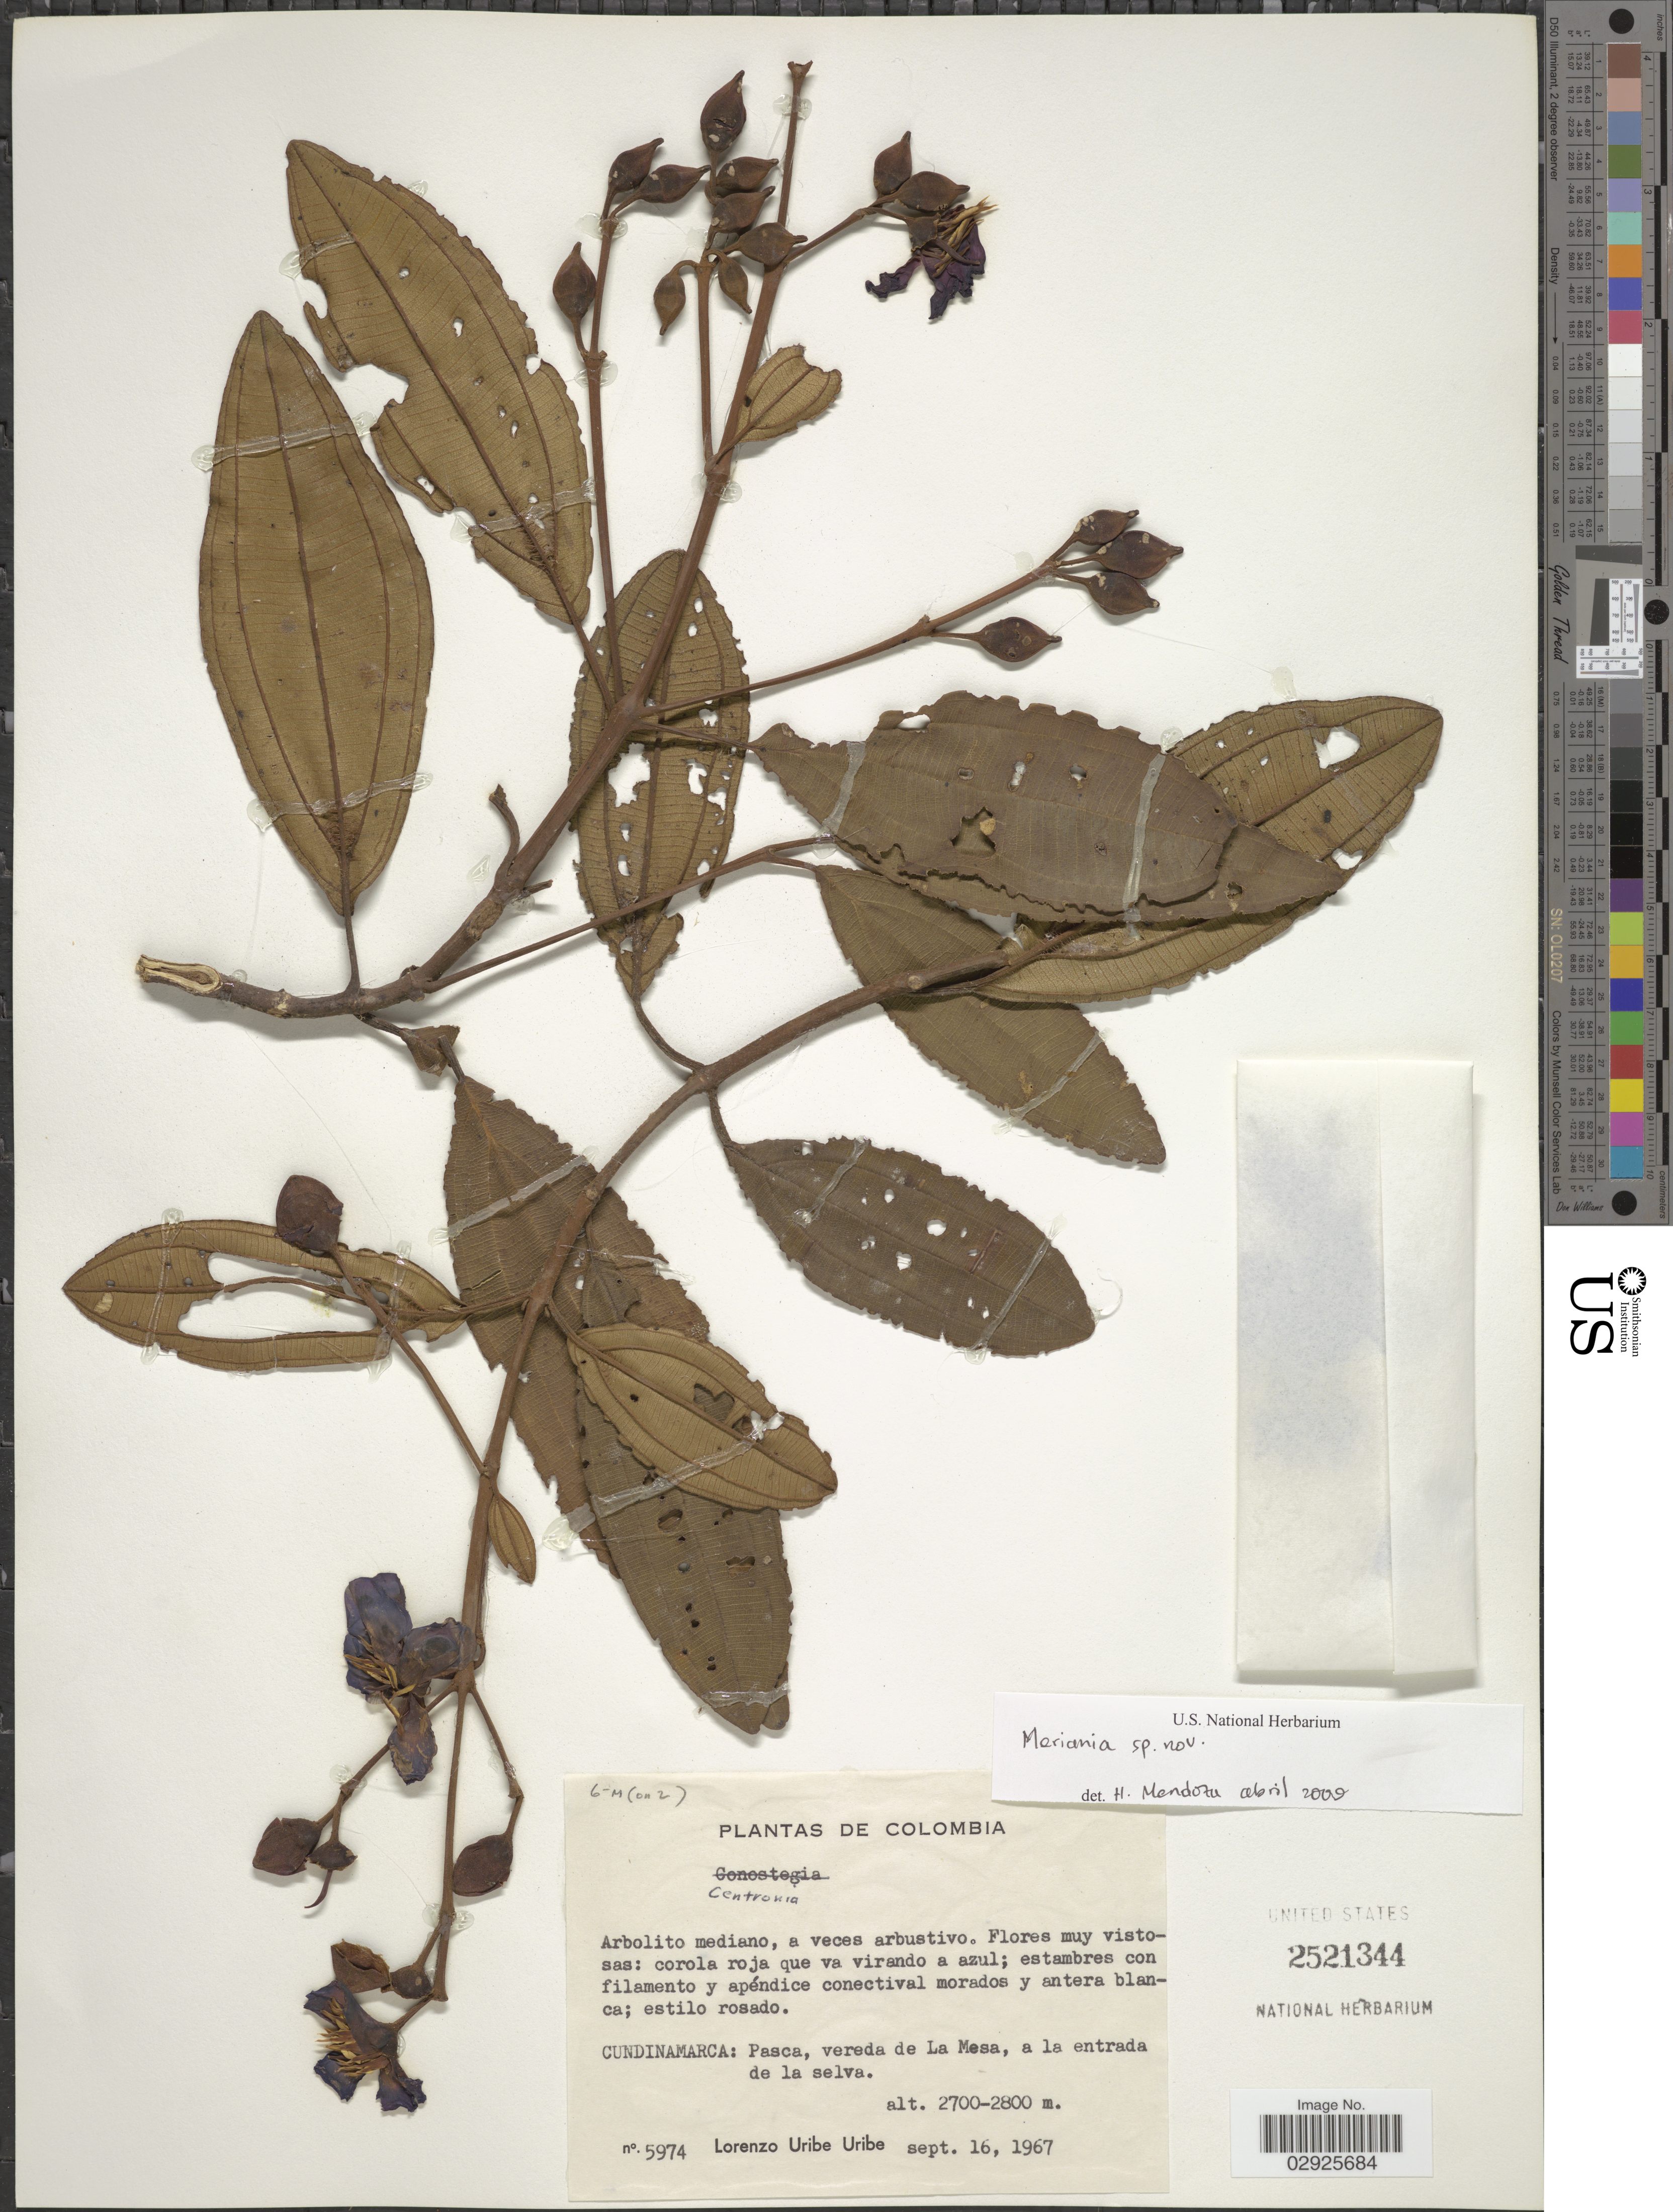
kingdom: Plantae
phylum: Tracheophyta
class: Magnoliopsida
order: Myrtales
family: Melastomataceae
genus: Meriania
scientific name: Meriania aguaditensis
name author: H. Mend. & Fern. Alonso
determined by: Posada- Herrera, F. M.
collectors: L. Uribe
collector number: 5974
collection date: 1967-09-16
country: Colombia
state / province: Cundinamarca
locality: Pasca, vereda de La Mesa, a la entrada de la selva.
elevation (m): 2700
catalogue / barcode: US 2521344